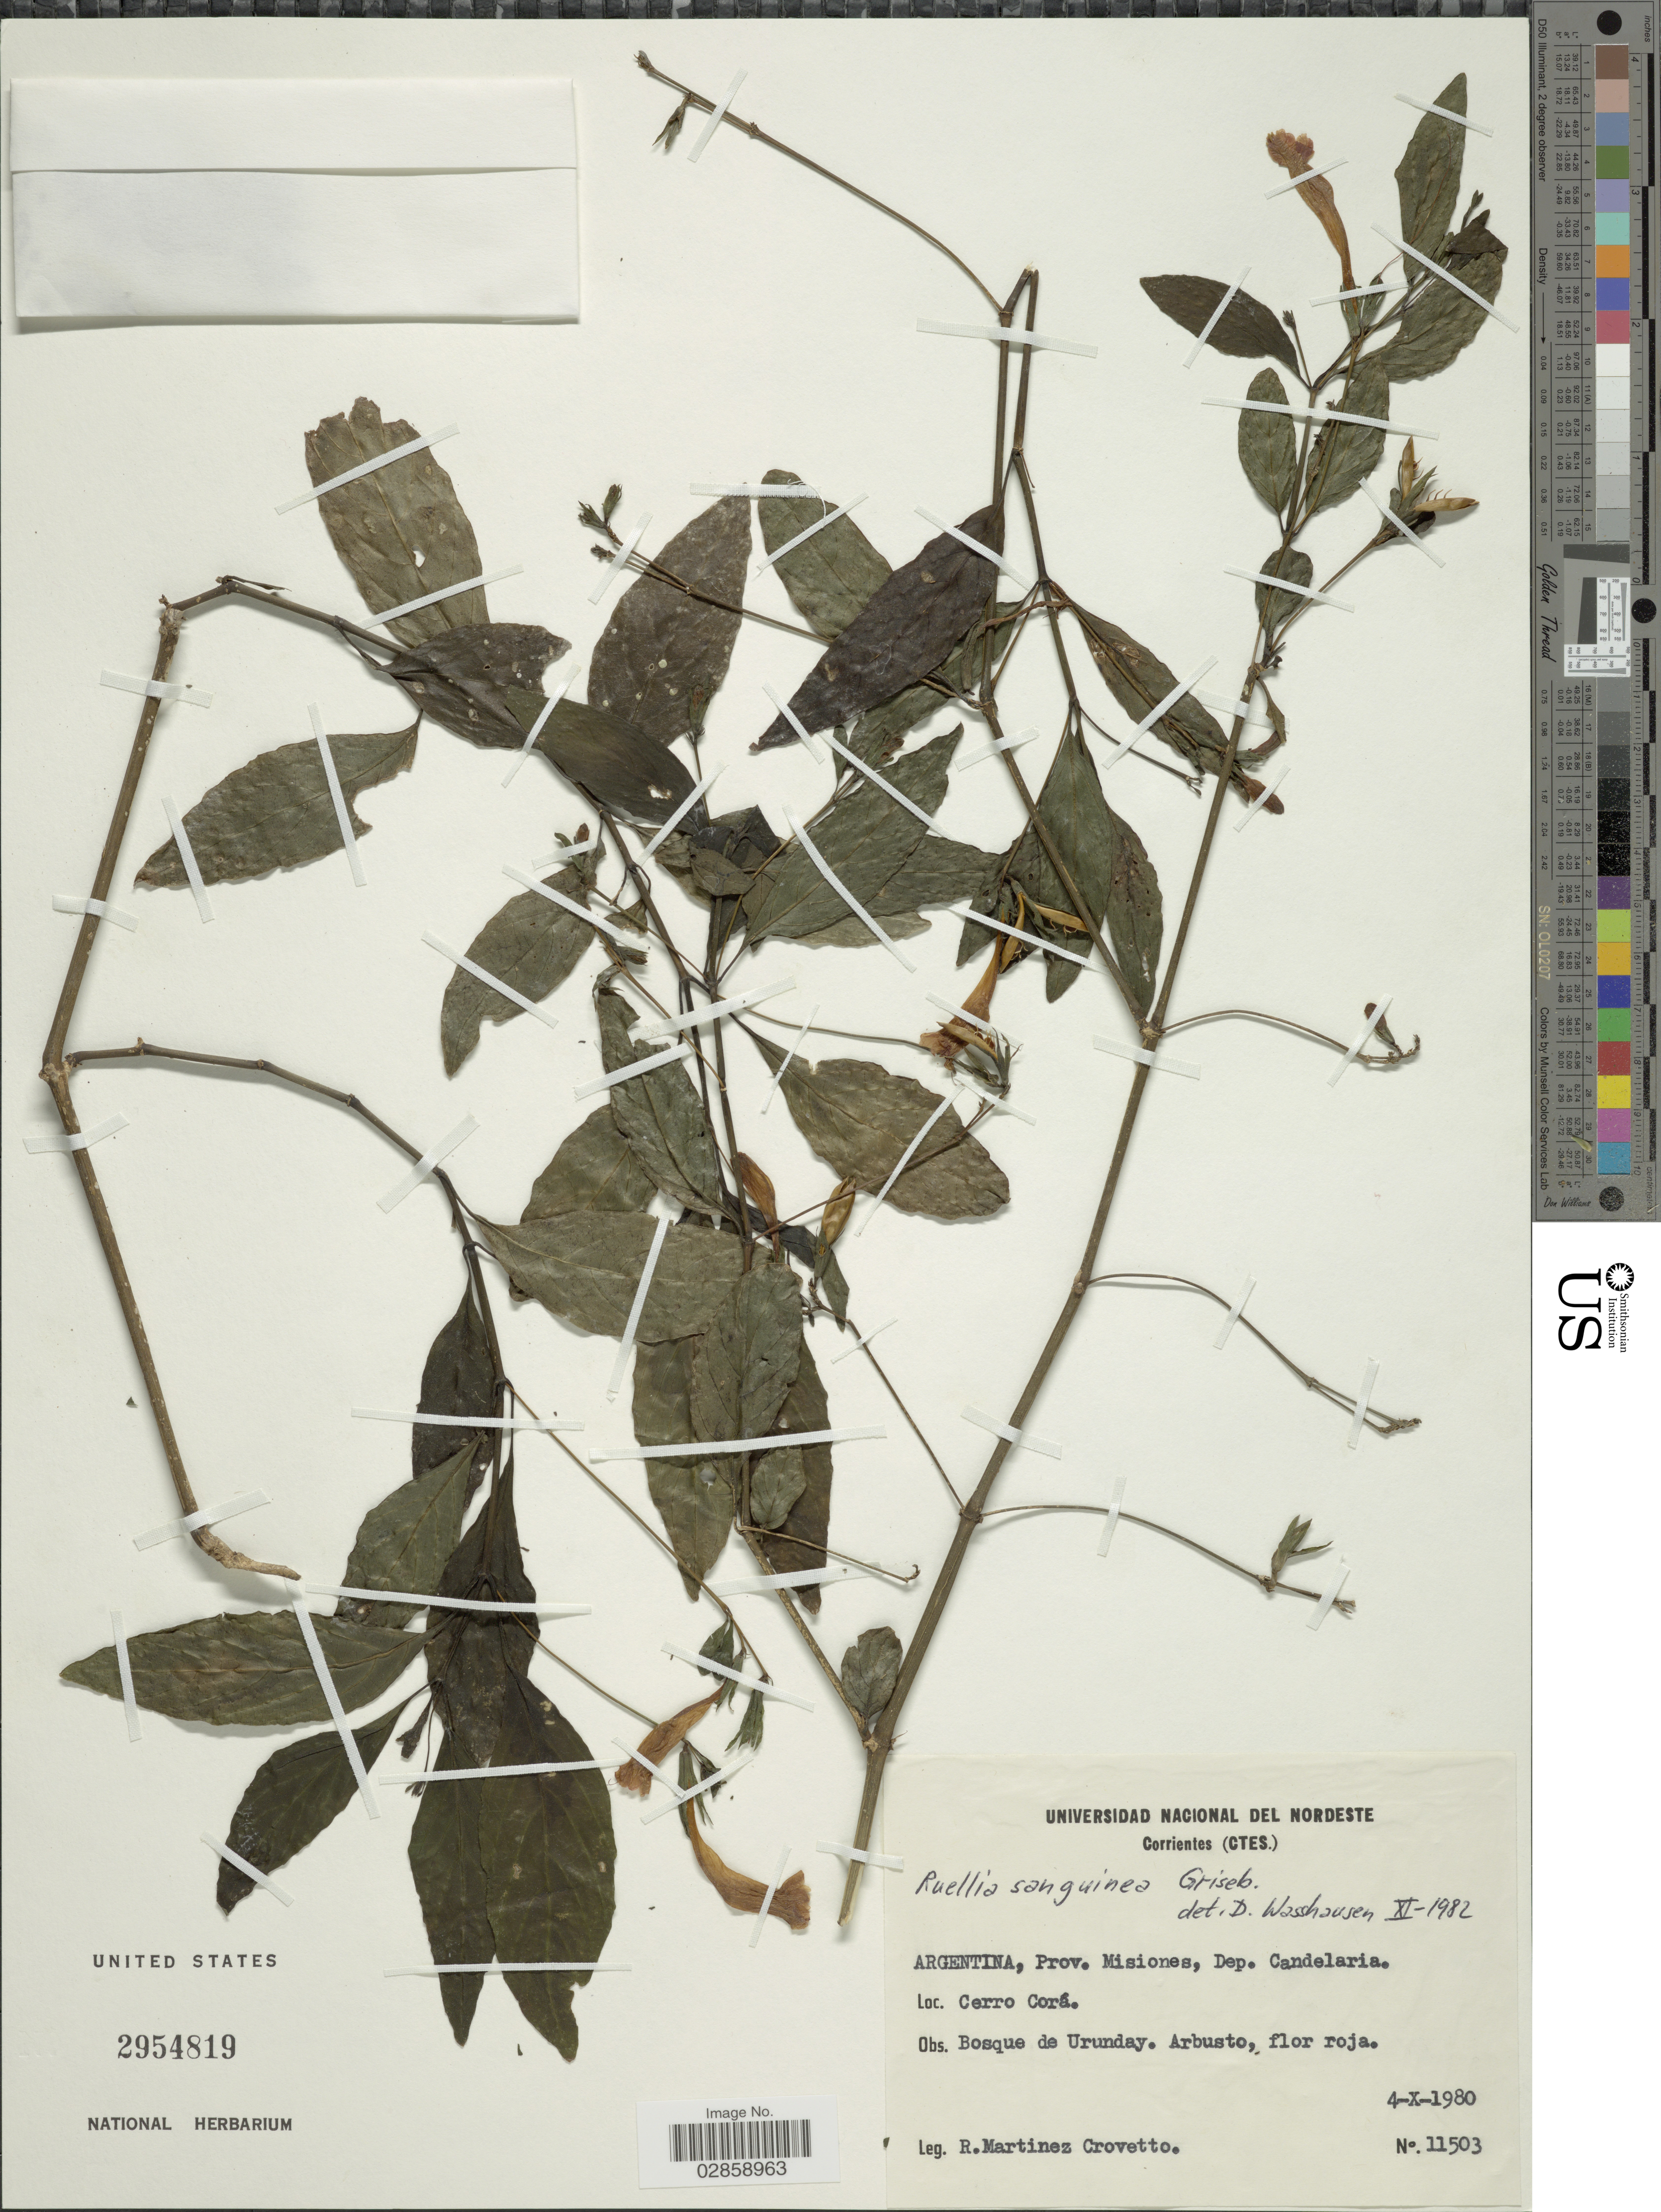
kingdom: Plantae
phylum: Tracheophyta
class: Magnoliopsida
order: Lamiales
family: Acanthaceae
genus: Ruellia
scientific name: Ruellia angustiflora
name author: (Nees) Lindau ex Rambo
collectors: R. Martinez Crovetto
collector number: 11503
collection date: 1980-10-04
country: Argentina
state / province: Misiones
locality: Dep. Candelaria. Cerro Corá. Bosque de Urunday.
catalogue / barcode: US 2954819